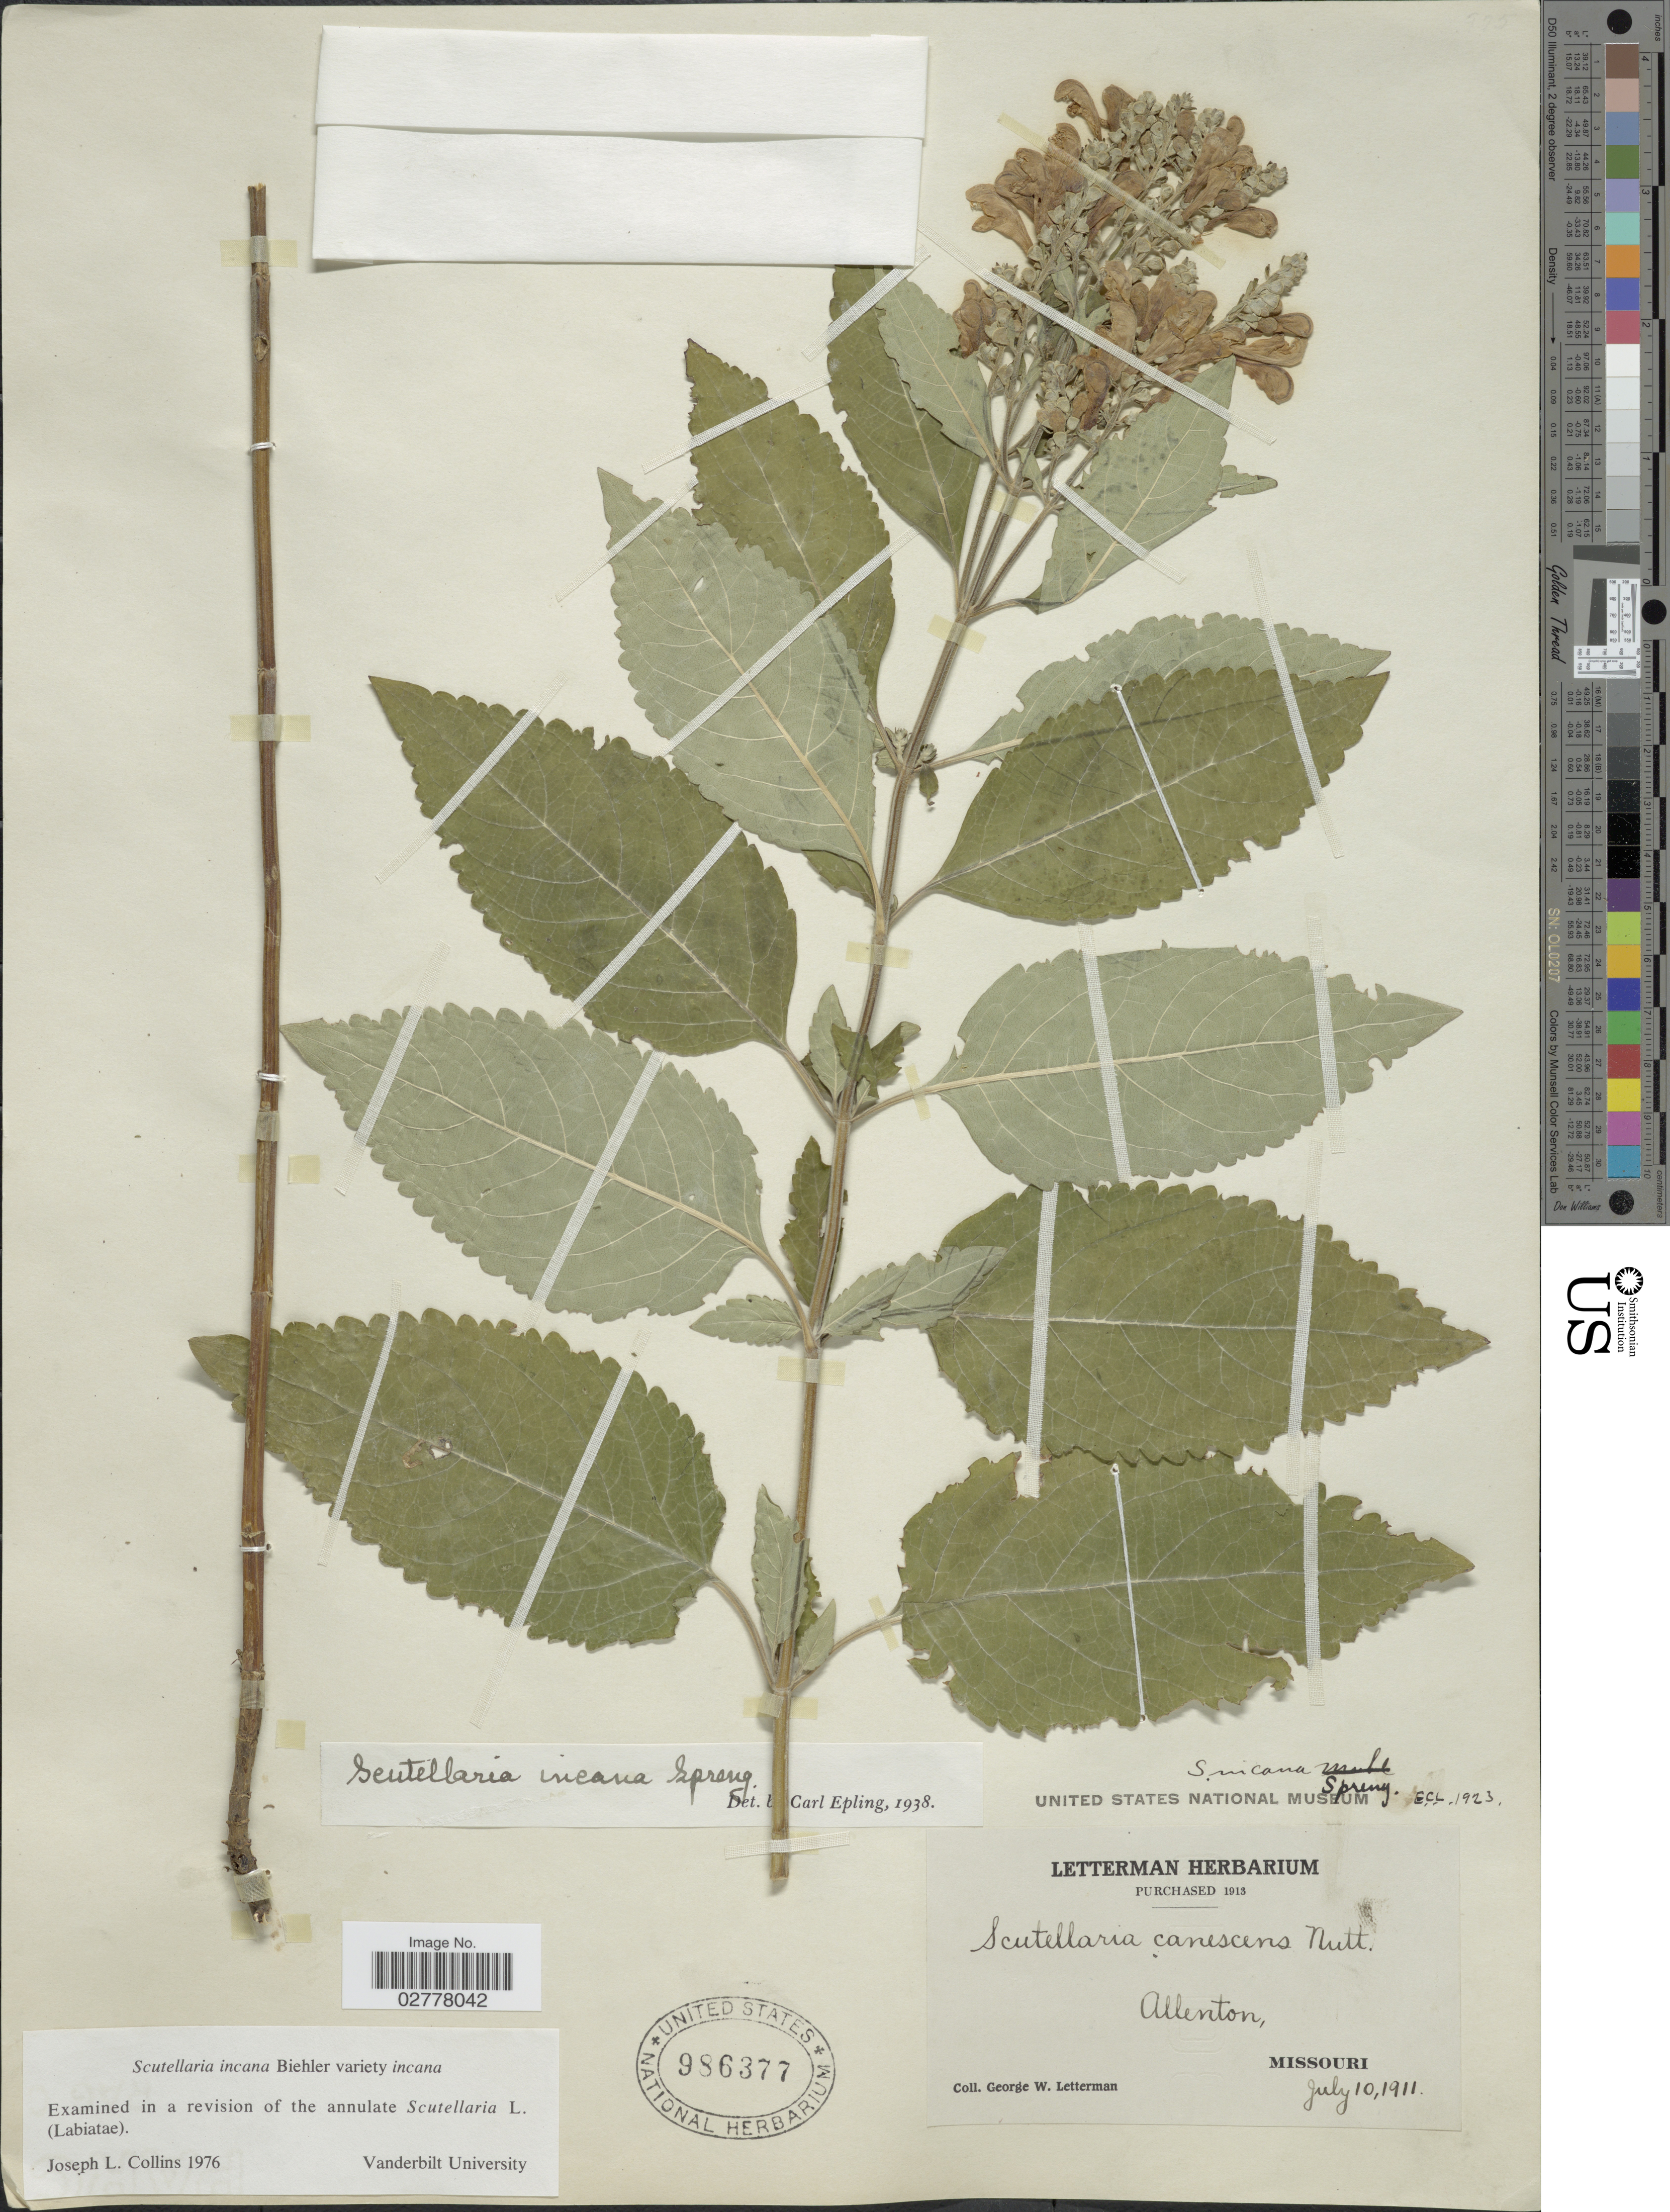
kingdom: Plantae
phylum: Tracheophyta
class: Magnoliopsida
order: Lamiales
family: Lamiaceae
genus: Scutellaria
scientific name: Scutellaria incana var. incana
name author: Biehler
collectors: G. W. Letterman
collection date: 1911-07-10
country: United States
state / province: Missouri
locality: Allenton.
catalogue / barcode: US 986377